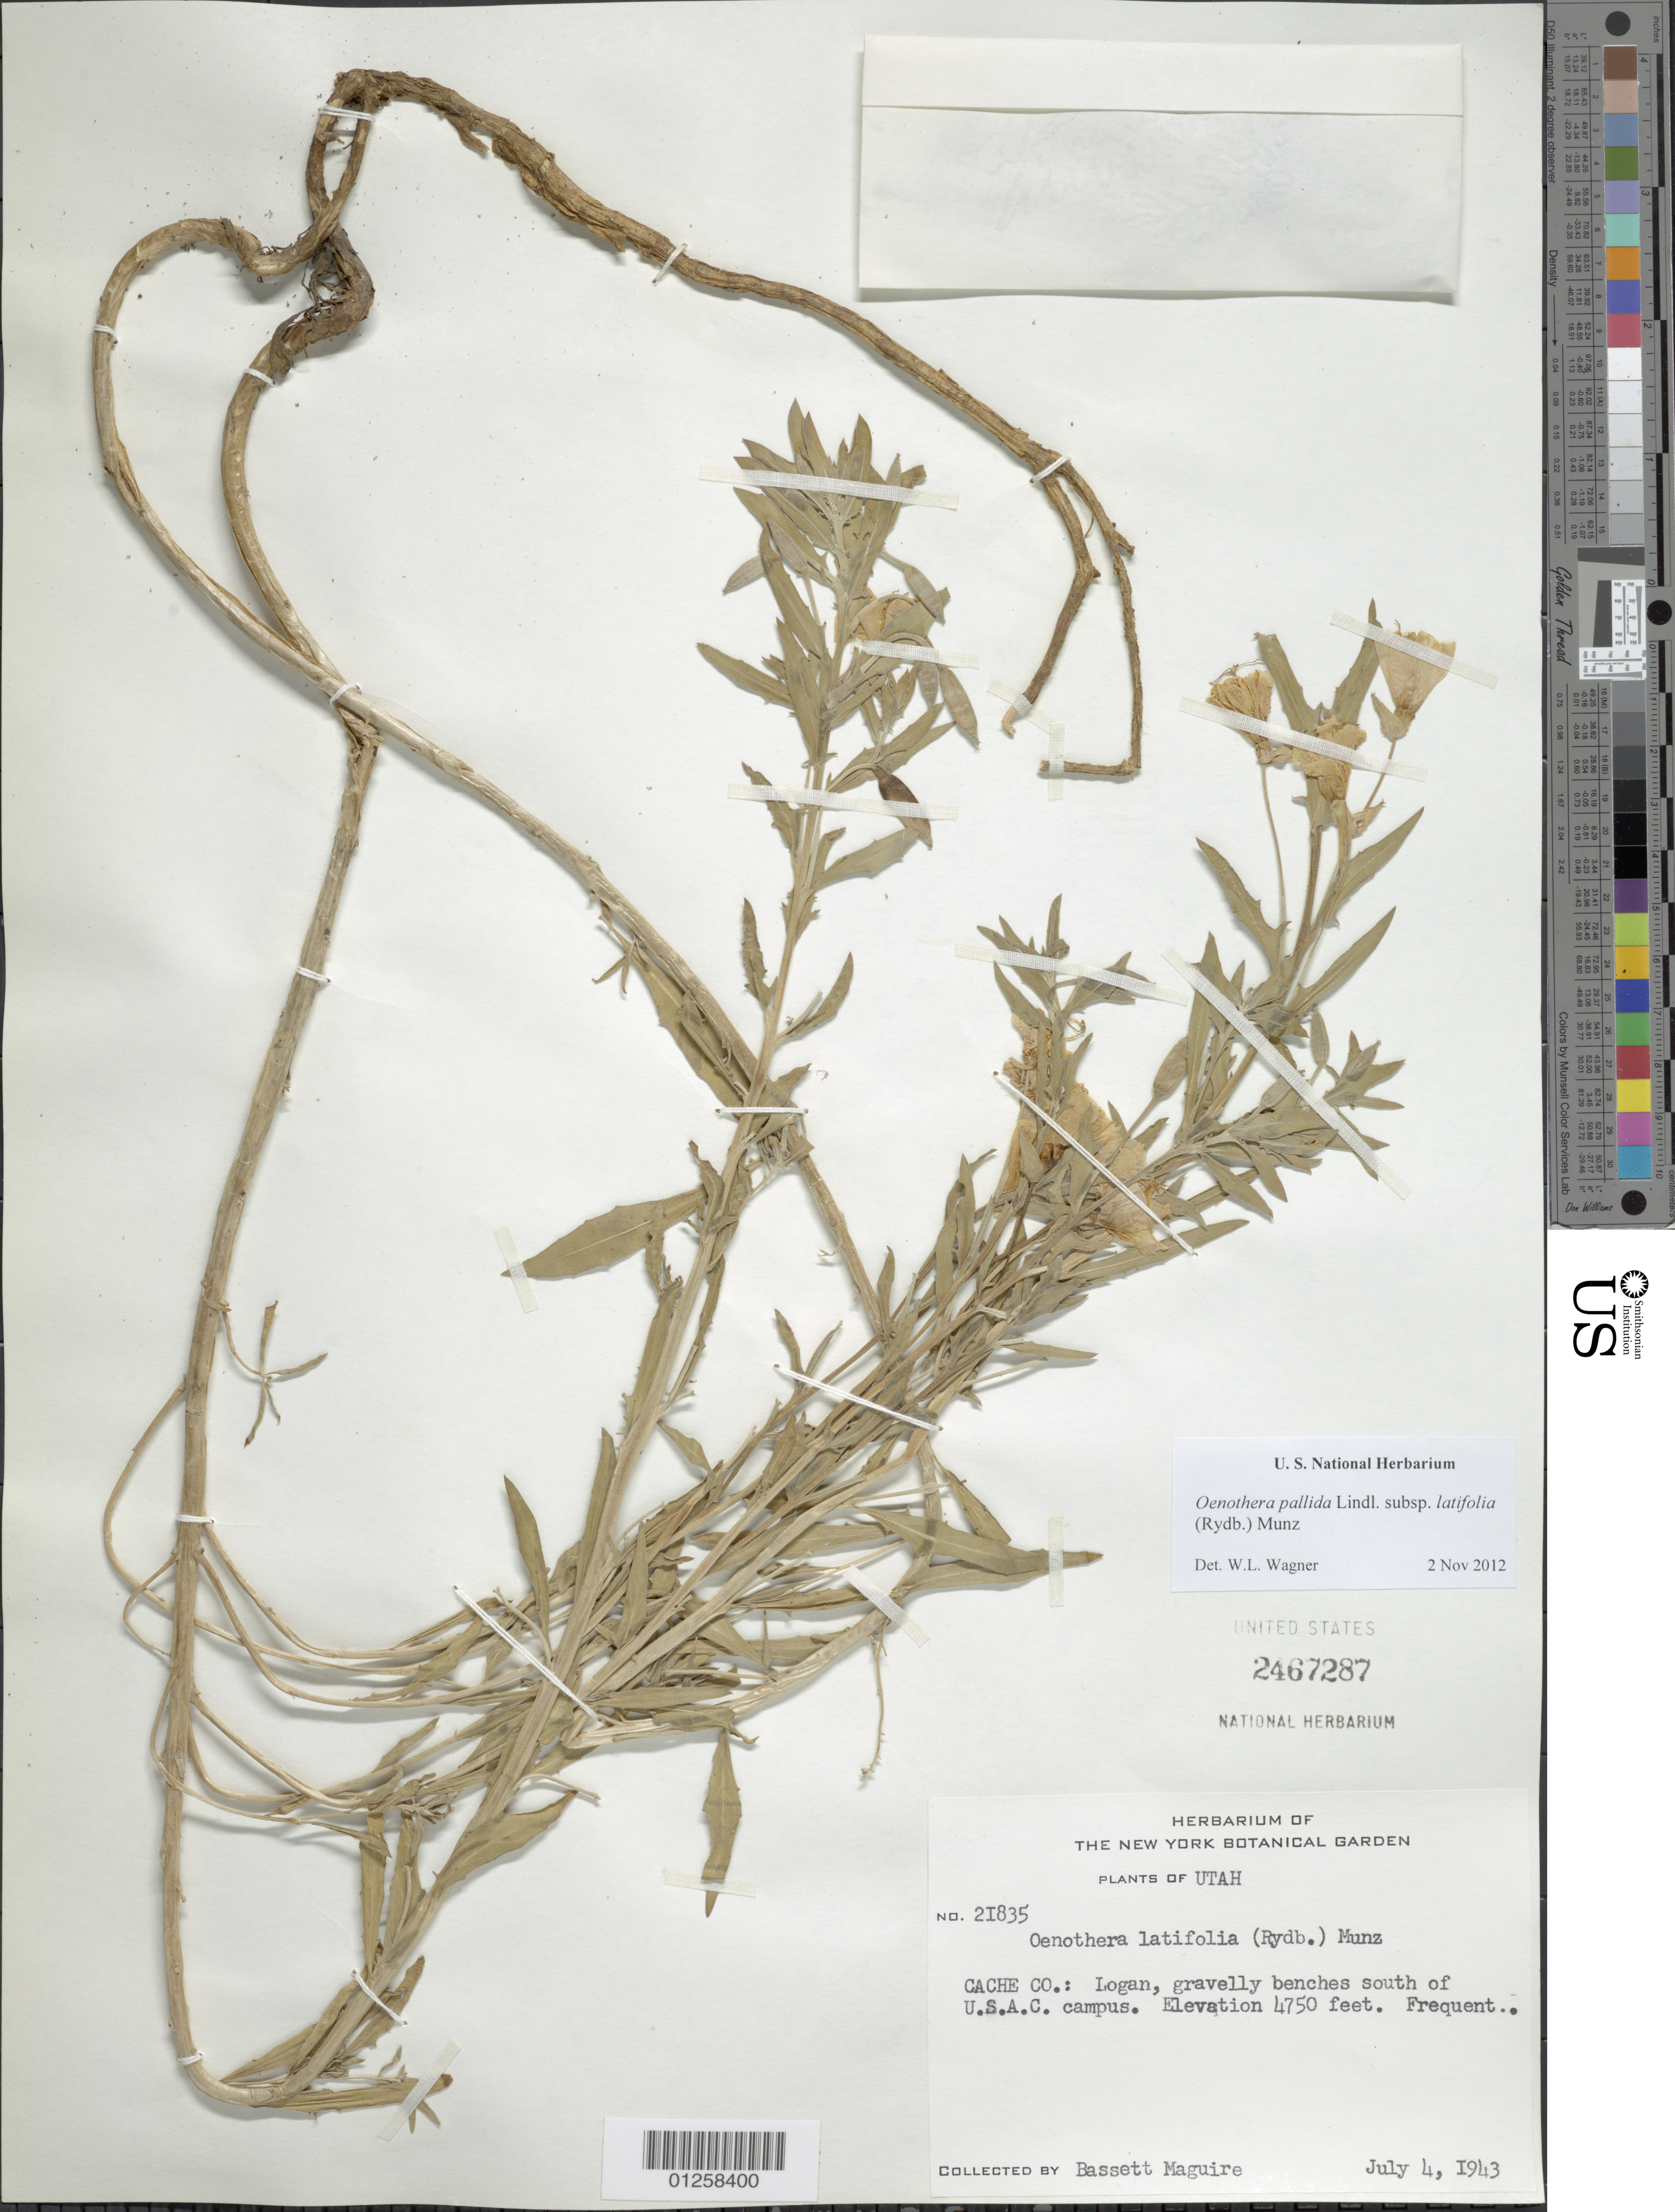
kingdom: Plantae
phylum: Tracheophyta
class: Magnoliopsida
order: Myrtales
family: Onagraceae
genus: Oenothera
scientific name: Oenothera pallida subsp. latifolia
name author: (Rydb.) Munz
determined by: Wagner, W. L., (BOT), Smithsonian Institution - National Museum of Natural History (UNITED STATES)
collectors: B. Maguire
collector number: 21835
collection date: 1943-07-04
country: United States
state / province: Utah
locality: Logan, south of U.S.A.C campus.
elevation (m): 1448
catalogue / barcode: US 2467287